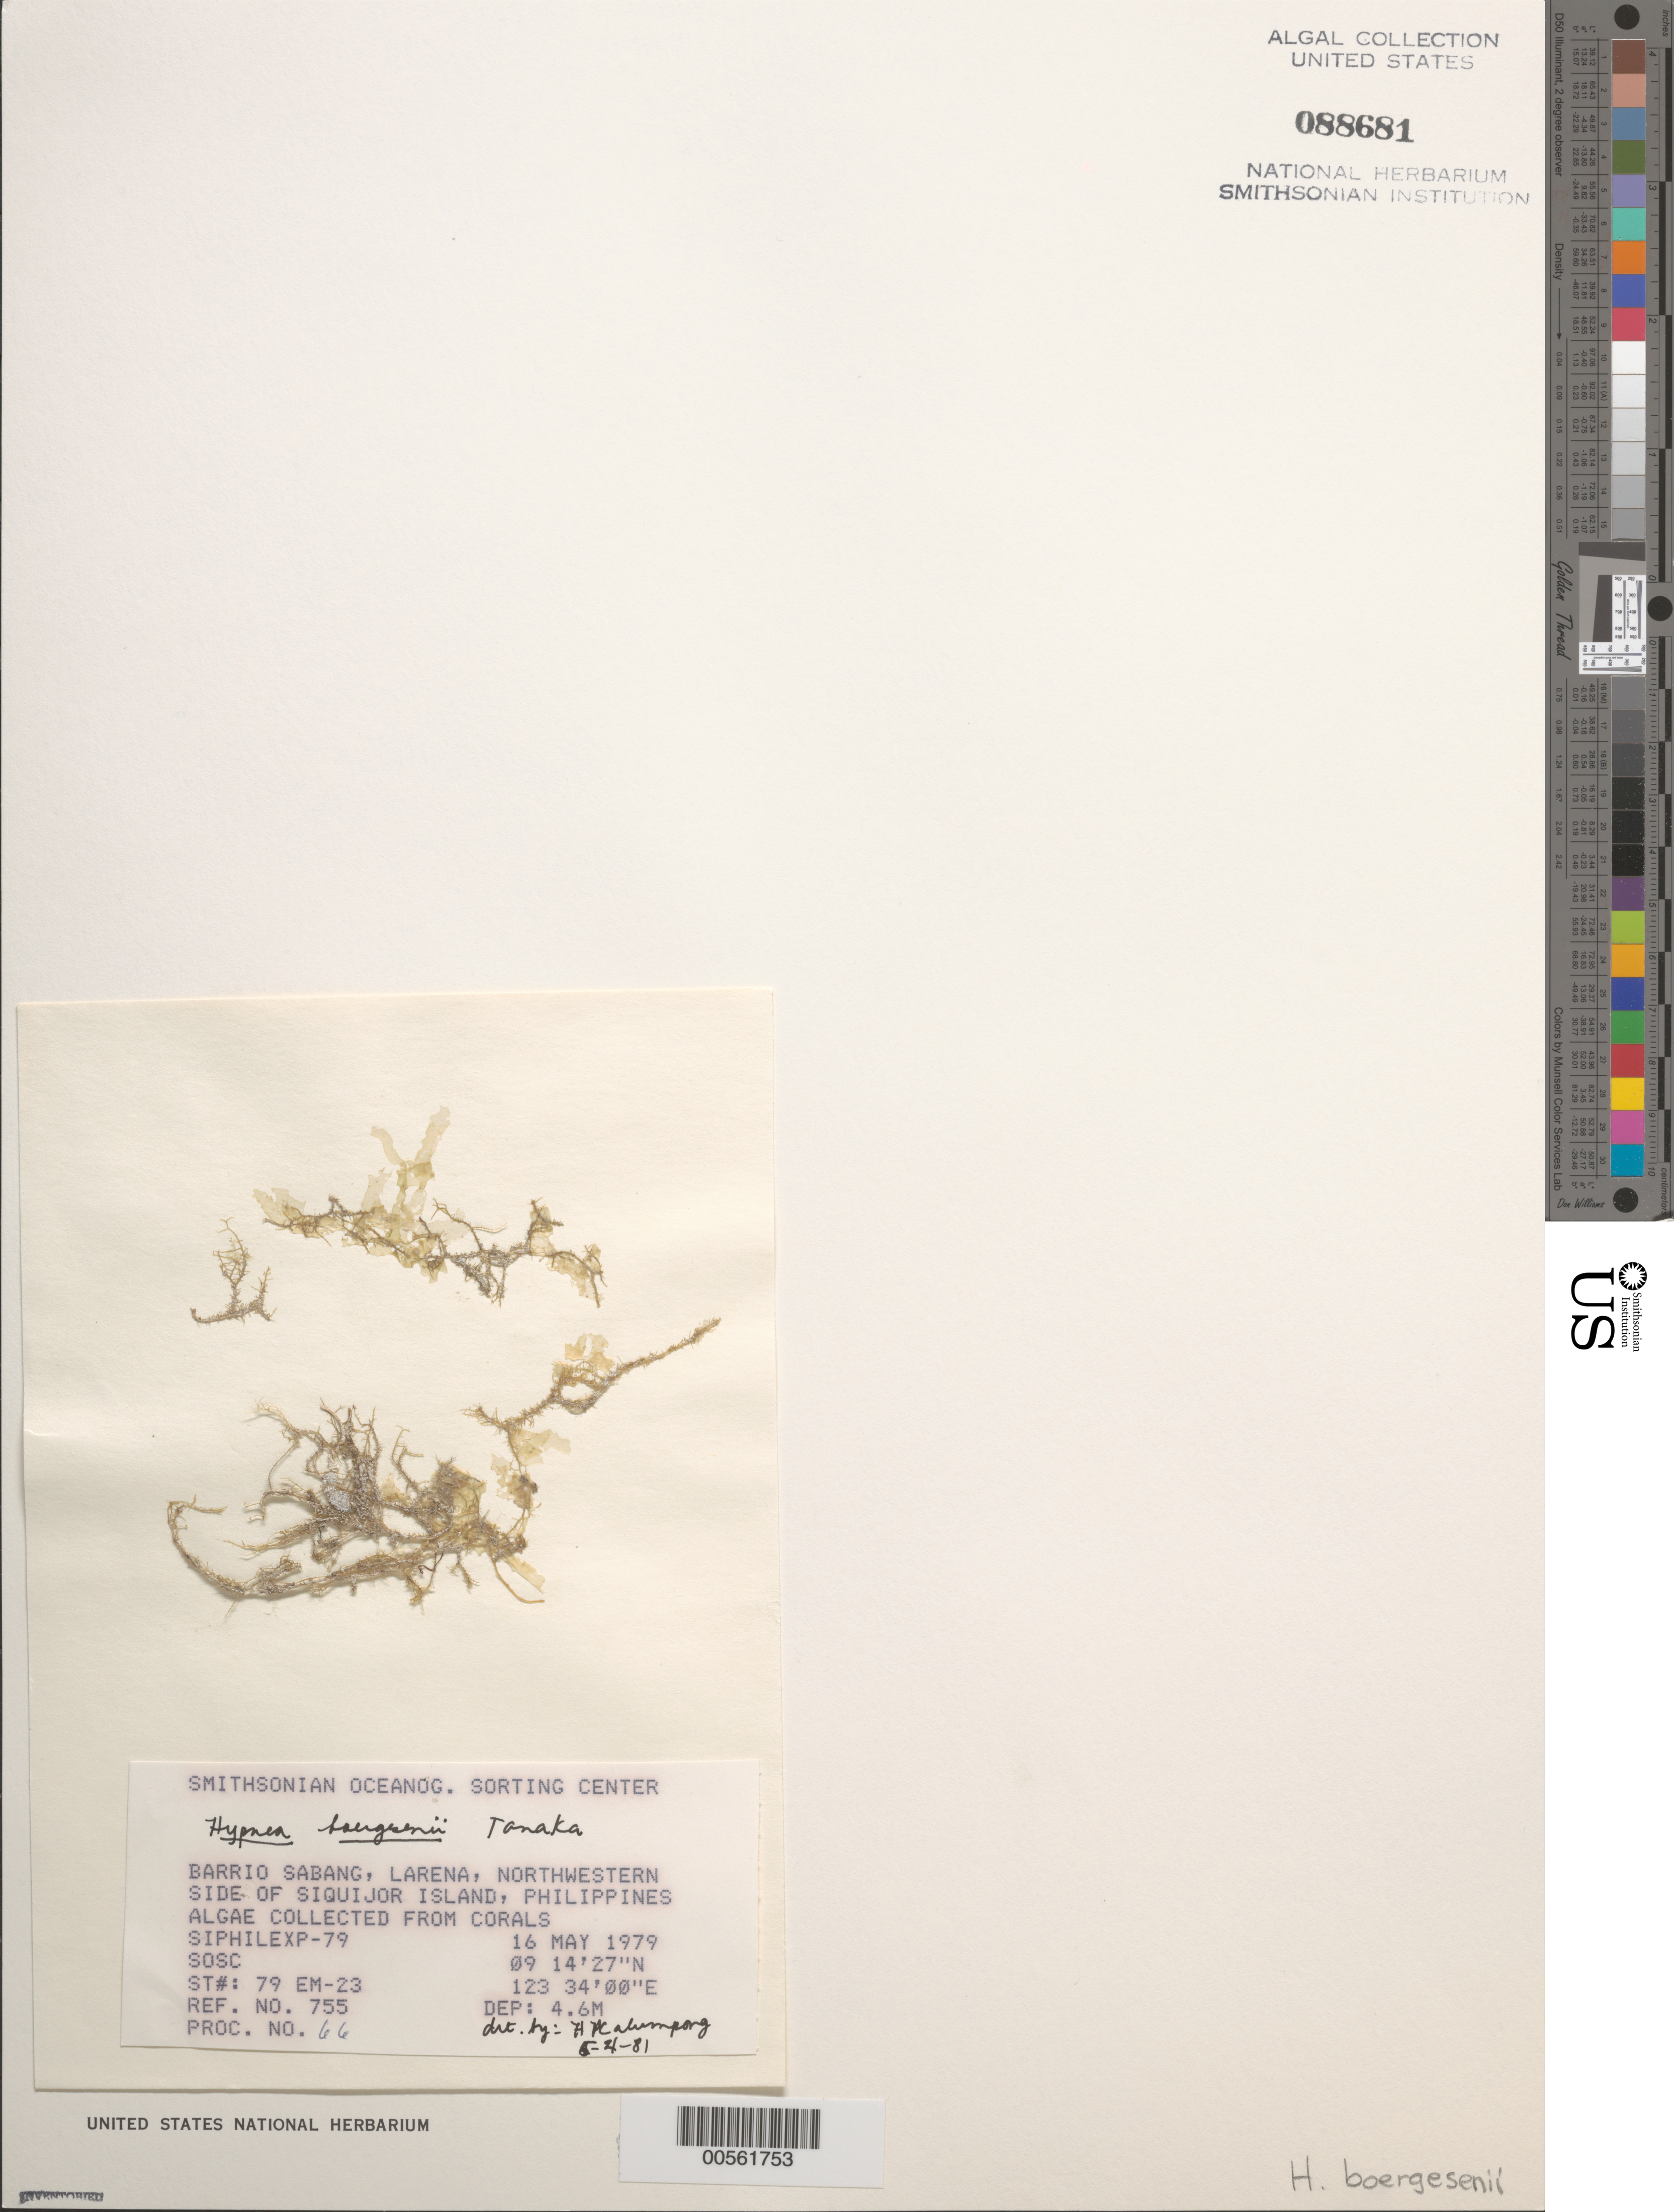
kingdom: Plantae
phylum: Rhodophyta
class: Florideophyceae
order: Gigartinales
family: Cystocloniaceae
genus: Hypnea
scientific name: Hypnea cervicornis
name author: J. Agardh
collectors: SOSC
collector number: Station 79 EM-23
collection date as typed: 16 May 1979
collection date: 1979-05-16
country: Philippines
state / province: Central Visayas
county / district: Siquijor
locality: Visayan, Siquijor island, larena, barrio sabang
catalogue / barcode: US 88681